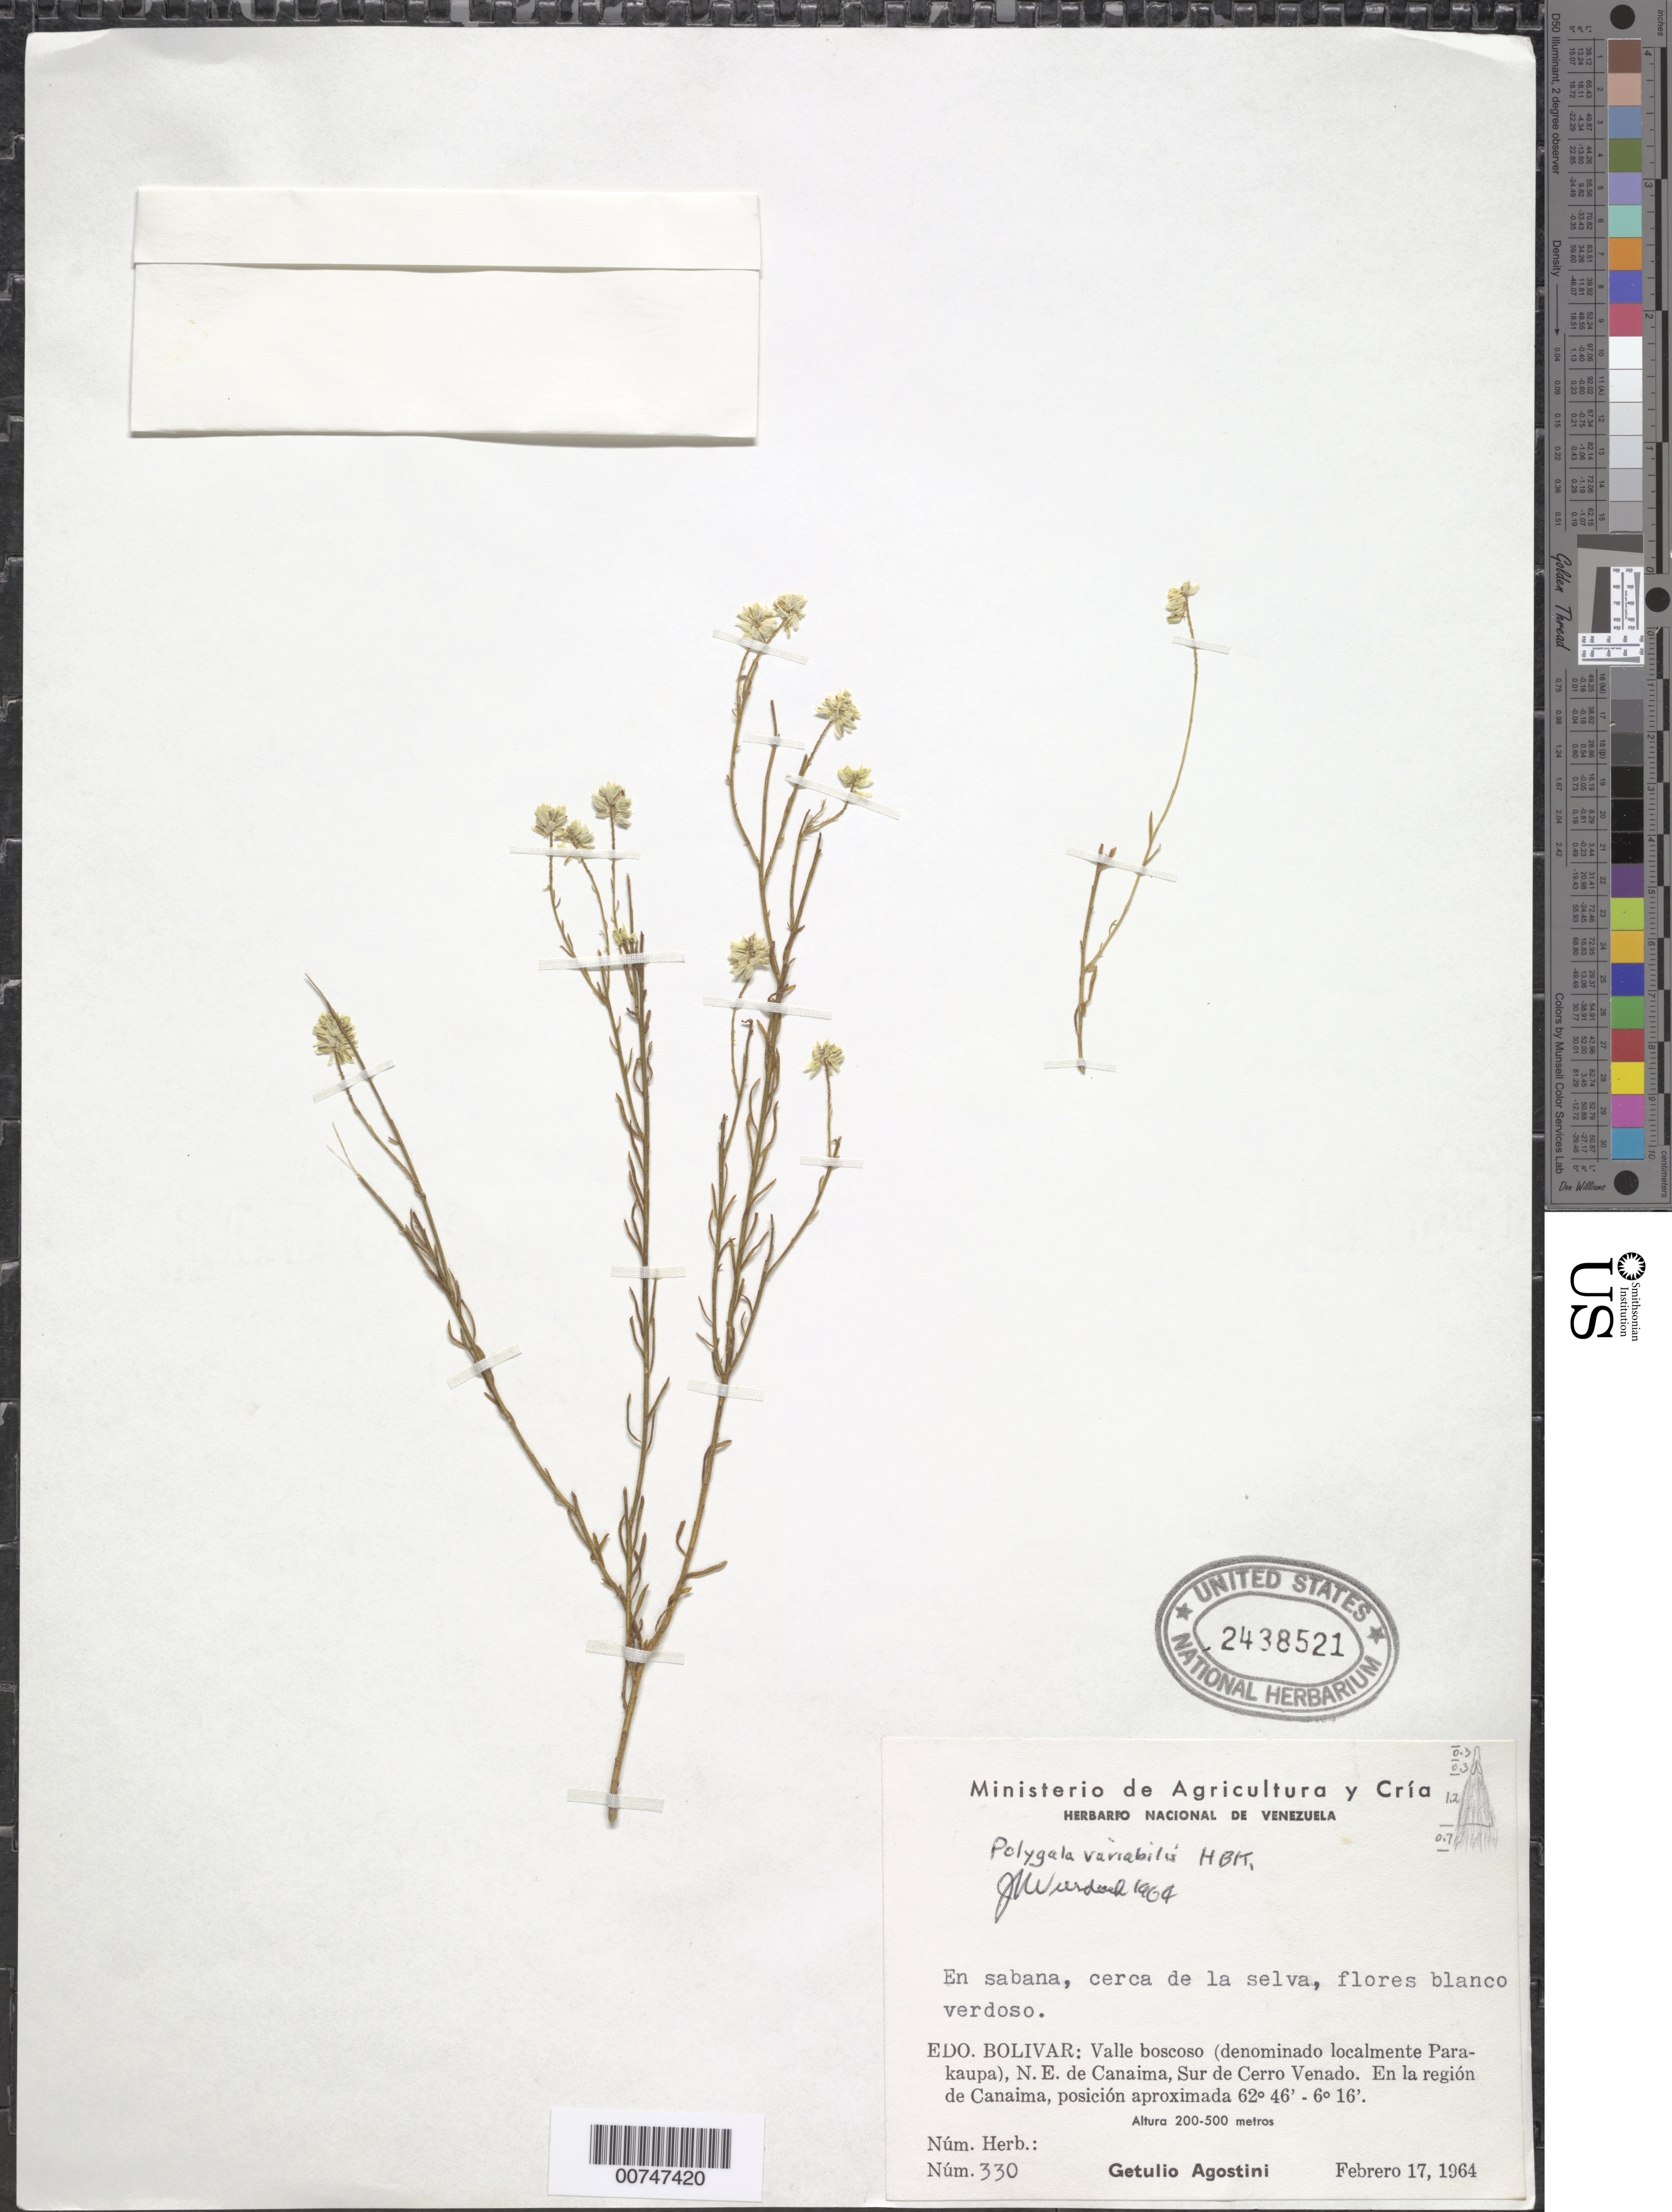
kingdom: Plantae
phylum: Tracheophyta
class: Magnoliopsida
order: Fabales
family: Polygalaceae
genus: Polygala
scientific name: Polygala variabilis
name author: Kunth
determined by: Wurdack, John J., (US), US (UNITED STATES)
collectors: G. Agostini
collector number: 330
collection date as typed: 16-Feb-64 to 17-Feb-64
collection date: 1964-02-16/1964-02-17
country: Venezuela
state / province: Bolívar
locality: Parakaupa, NE de Canaima, S de Cerro Venado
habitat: Savanna, near woods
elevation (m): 200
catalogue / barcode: US 2438521